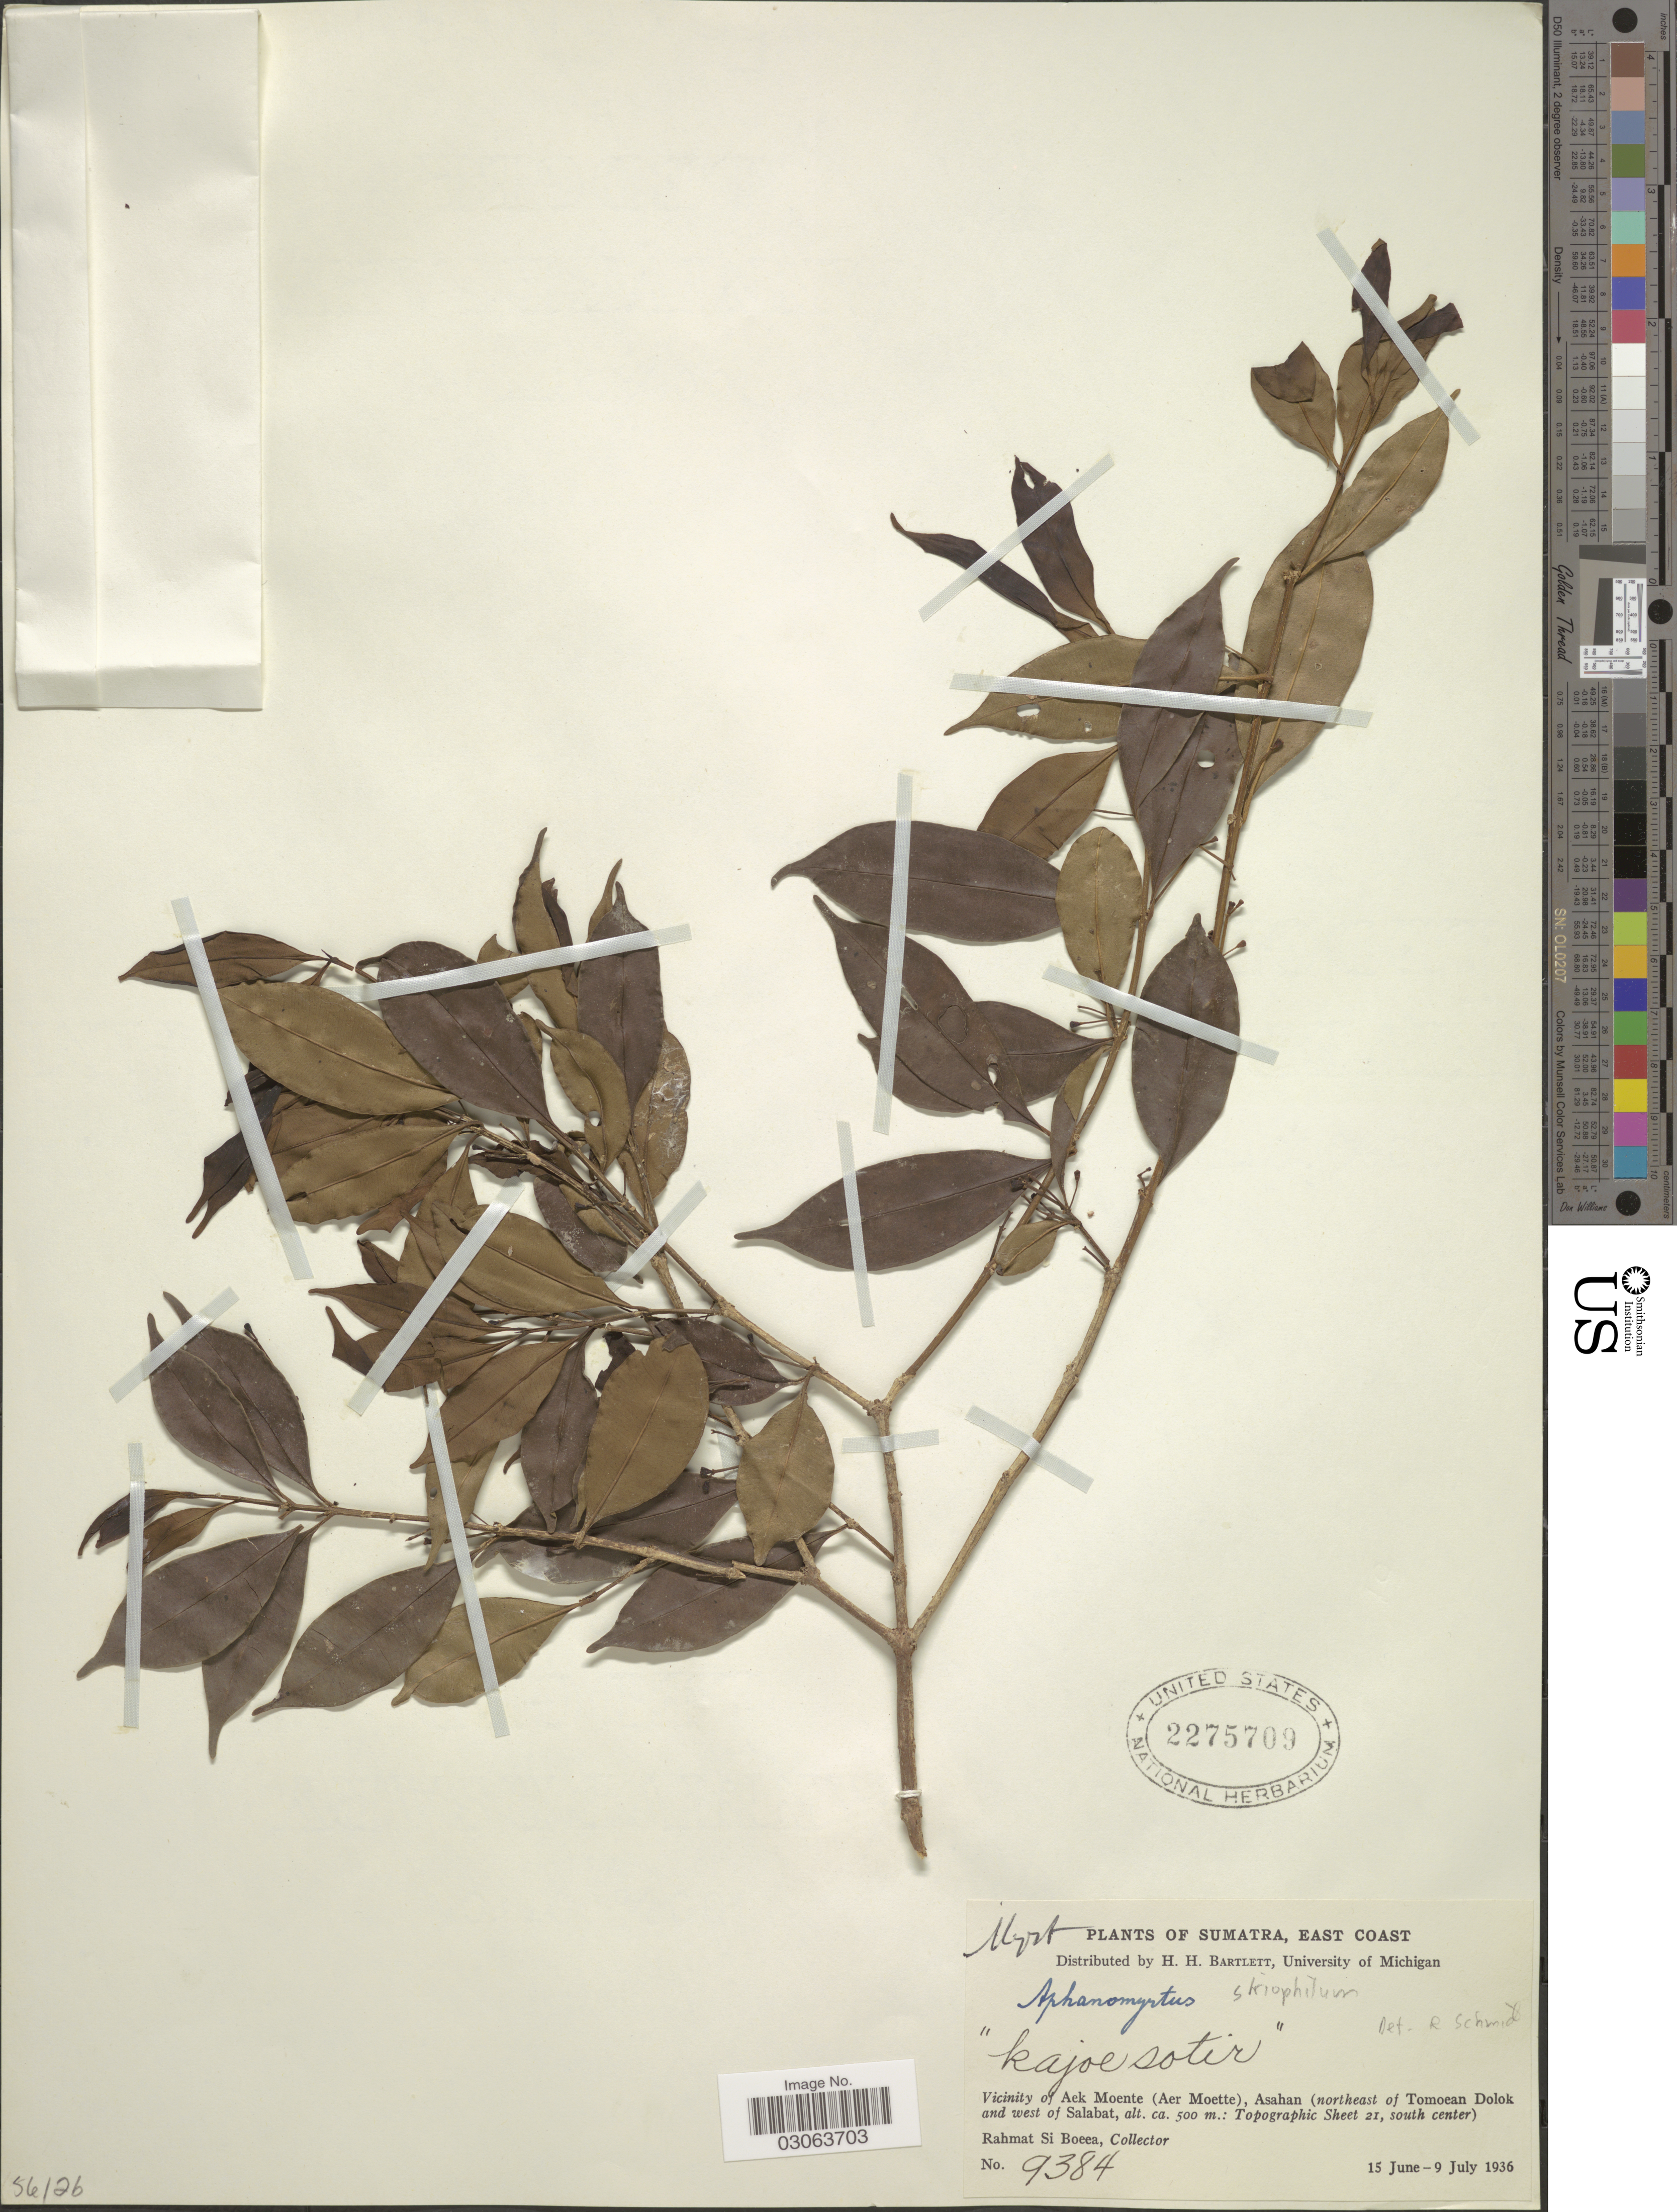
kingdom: Plantae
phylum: Tracheophyta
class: Magnoliopsida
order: Myrtales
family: Myrtaceae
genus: Syzygium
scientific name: Syzygium skiophilum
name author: (Duthie) Airy Shaw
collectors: Rahmat Si Boeea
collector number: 9384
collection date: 1936-06-15/1936-07-09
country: Indonesia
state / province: Sumatra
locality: East Coast, Vicinity of Aek Moente (Aer Moette), Asahan (northeast of Tomoean Dolok and west of Salabat, Topographic Sheet 21, south center).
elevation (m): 500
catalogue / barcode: US 2275709